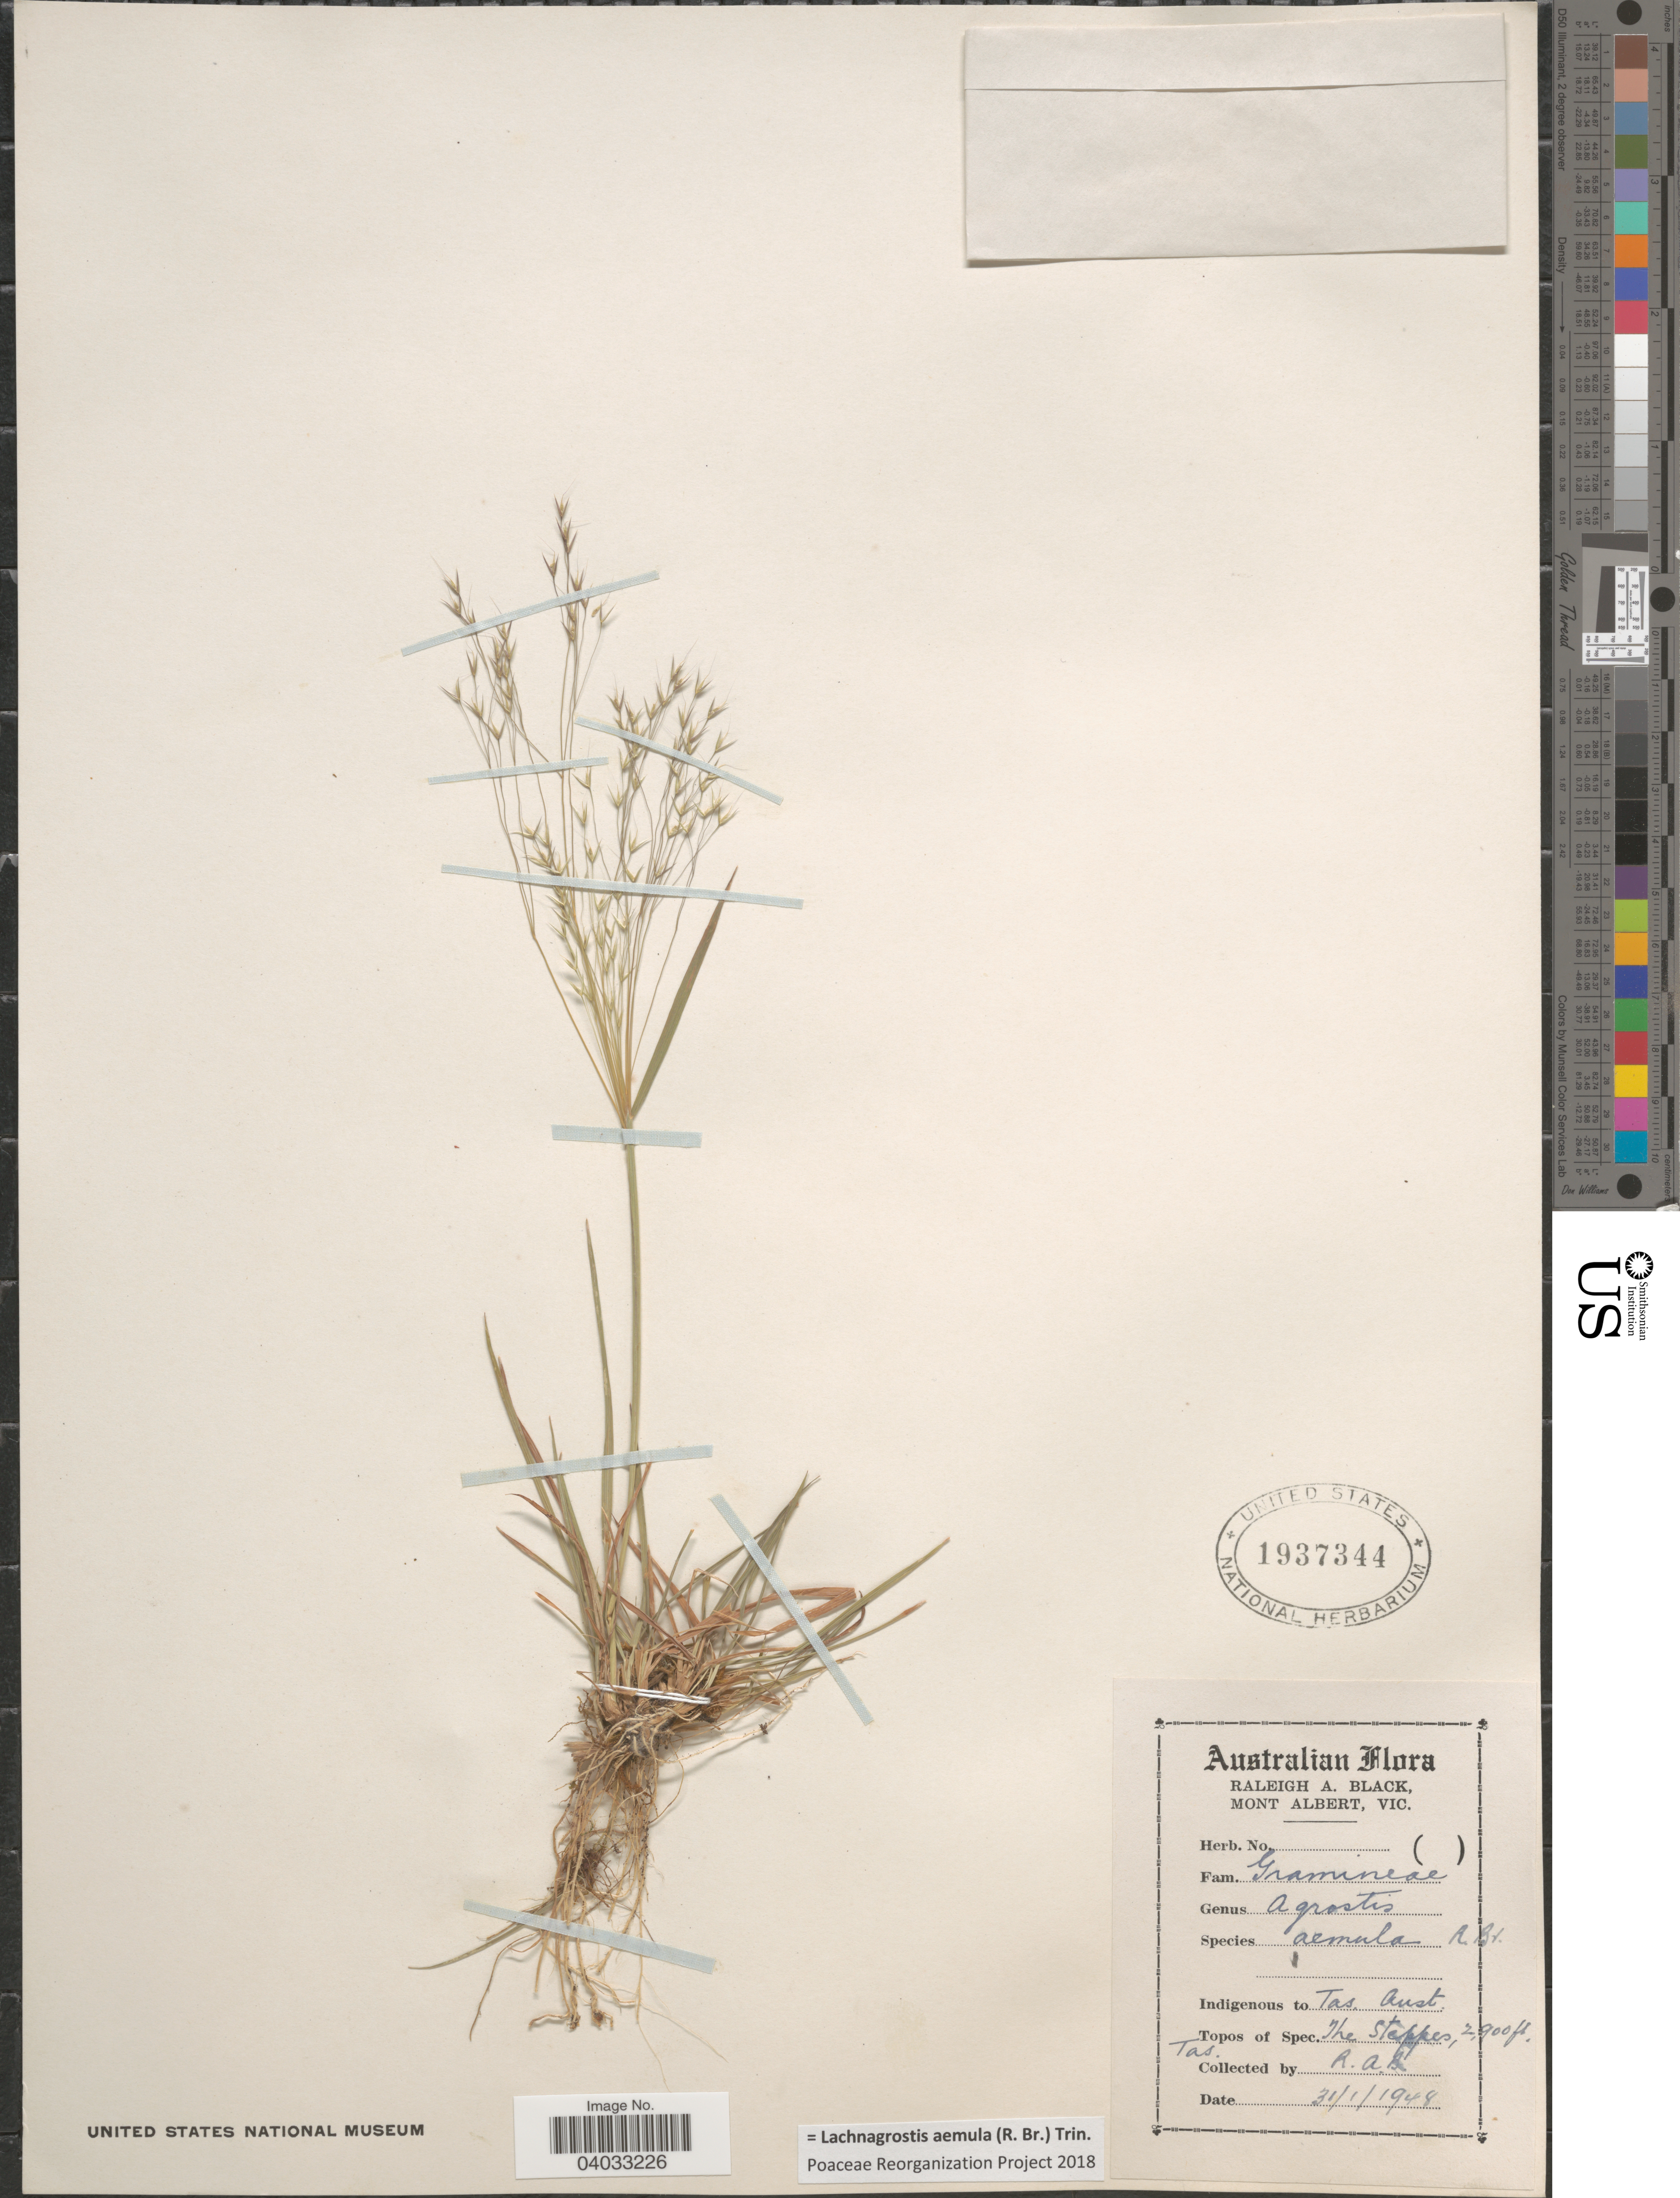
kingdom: Plantae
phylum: Tracheophyta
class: Liliopsida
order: Poales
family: Poaceae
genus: Lachnagrostis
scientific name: Lachnagrostis aemula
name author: (R. Br.) Trin.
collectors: R. A. Black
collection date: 1948-01-31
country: Australia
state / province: Tasmania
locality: The Steppes.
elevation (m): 884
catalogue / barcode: US 1937344